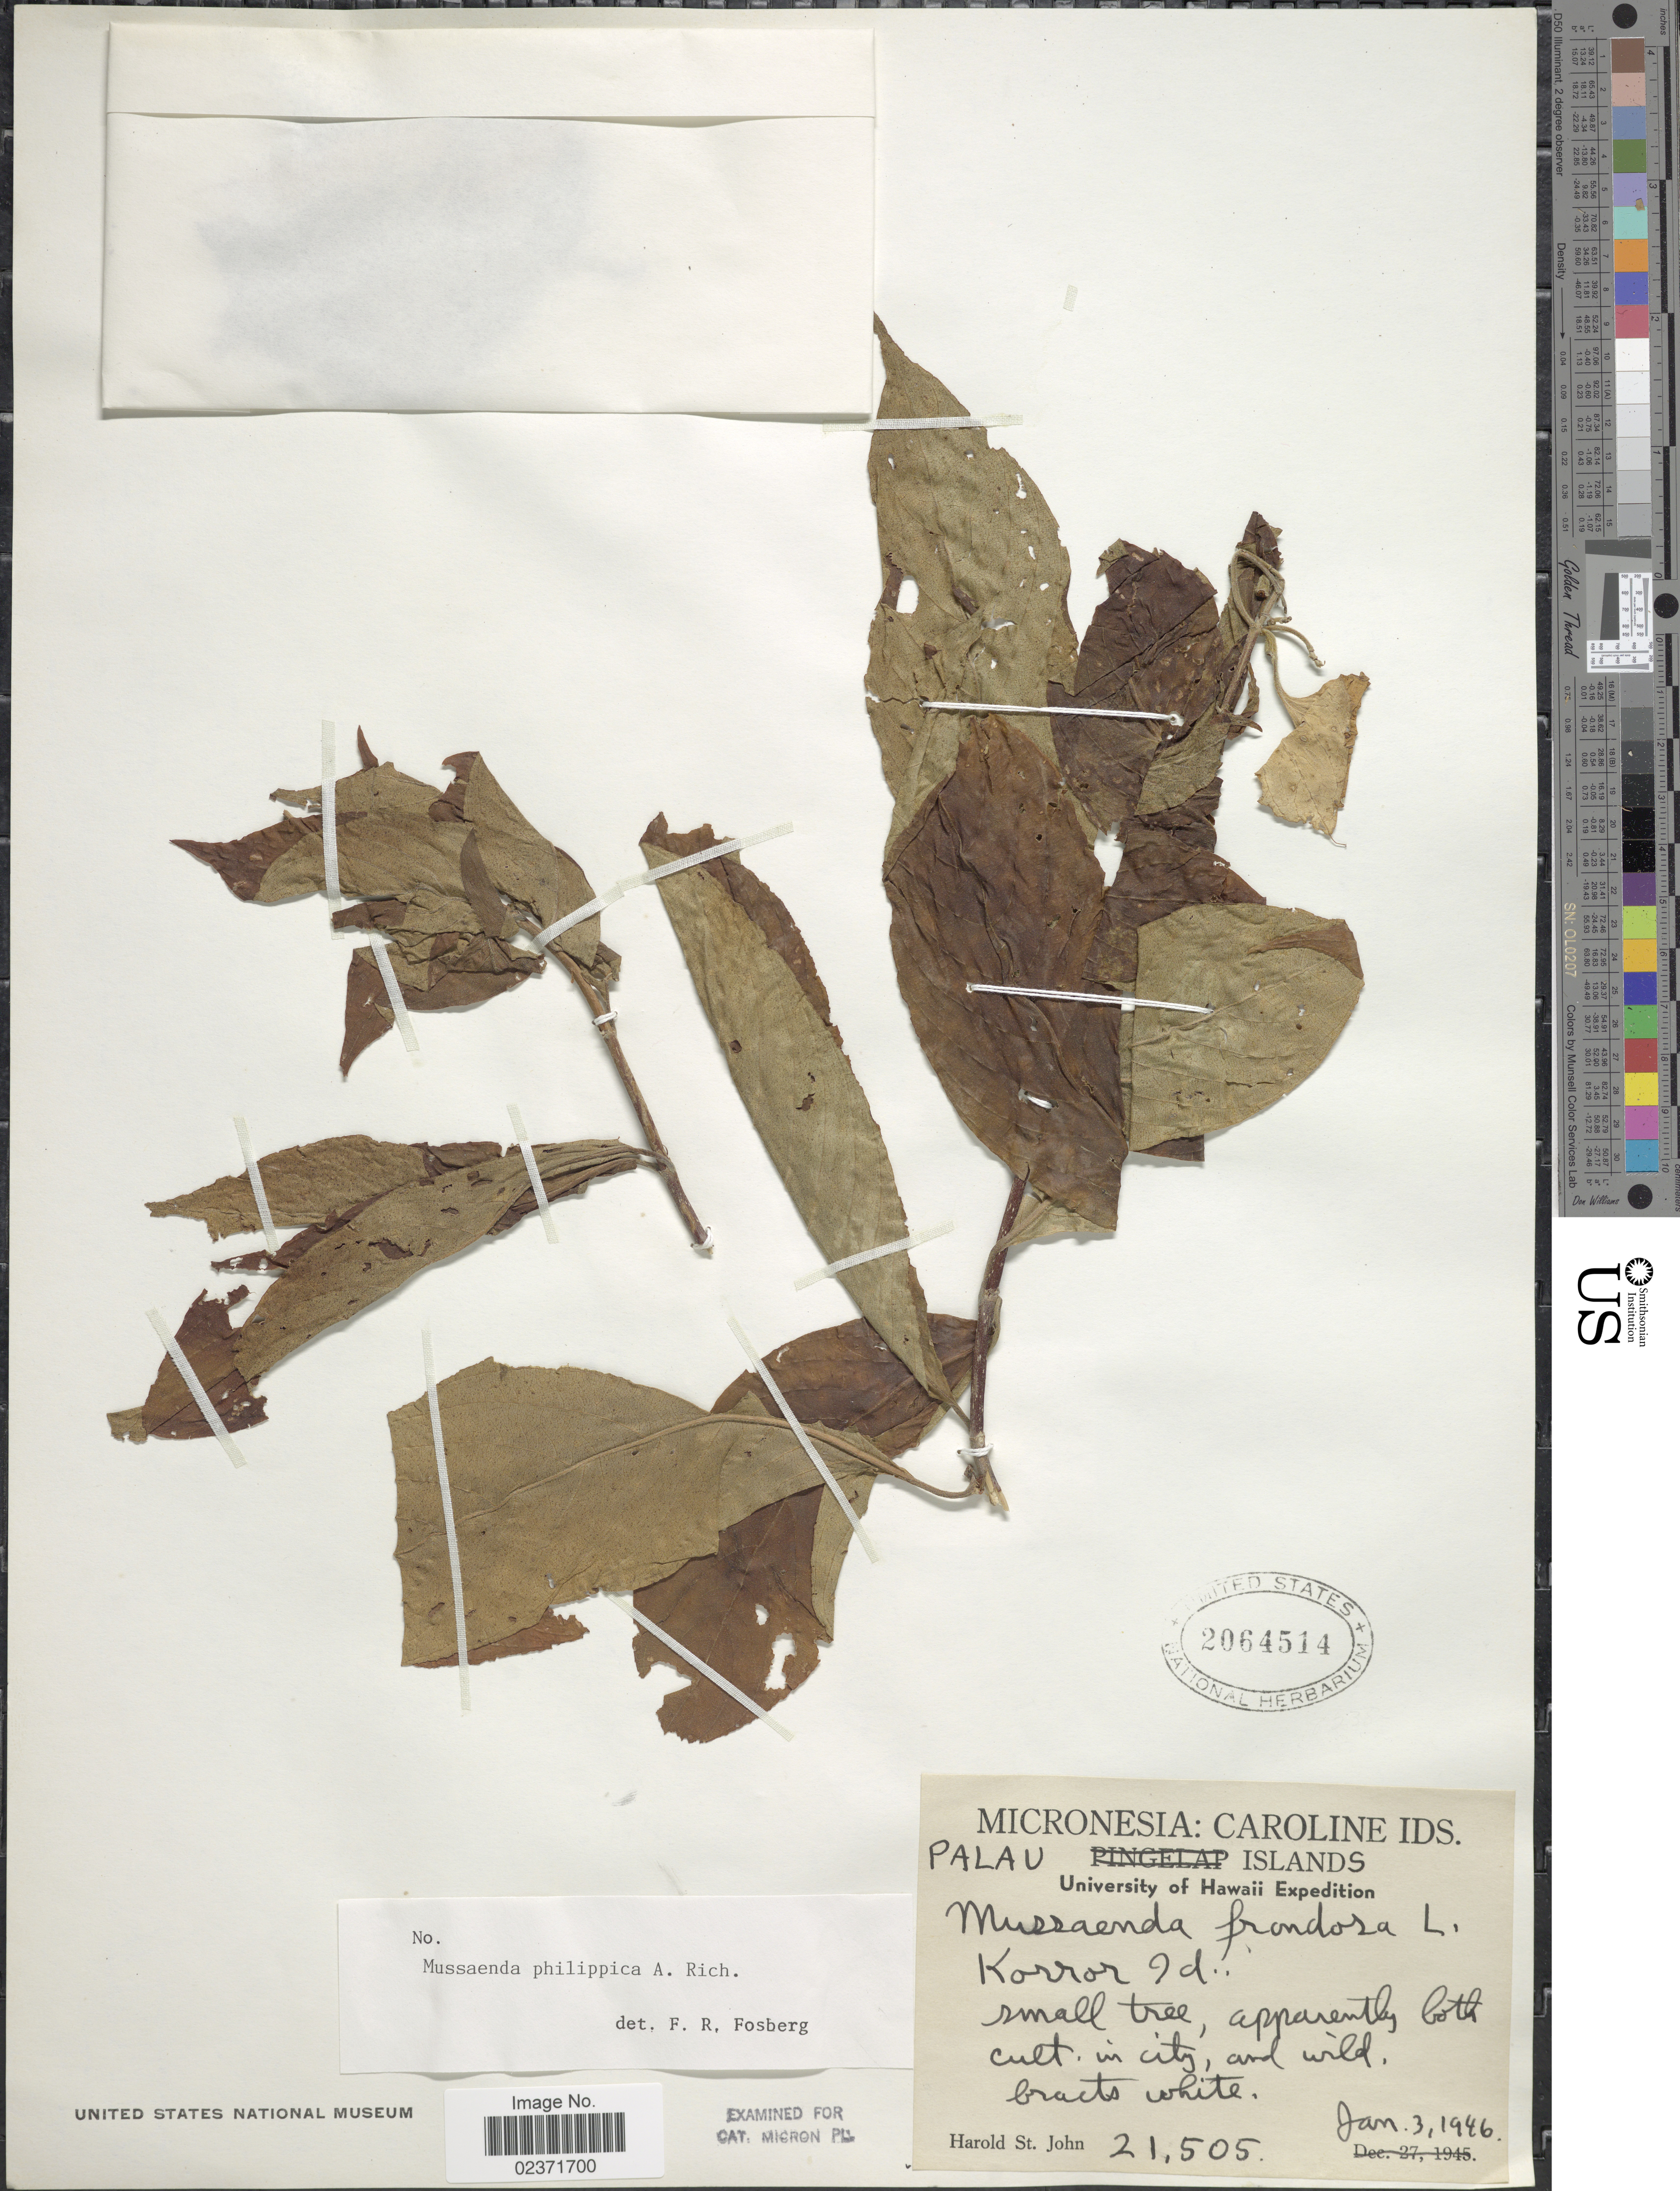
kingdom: Plantae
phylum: Tracheophyta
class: Magnoliopsida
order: Gentianales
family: Rubiaceae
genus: Mussaenda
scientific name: Mussaenda philippica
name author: A. Rich.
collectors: H. St. John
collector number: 21505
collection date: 1946-01-03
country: Palau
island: Oreor [Koror]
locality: Caroline Ids. Palau Islands. Korror Id.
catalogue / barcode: US 2064514